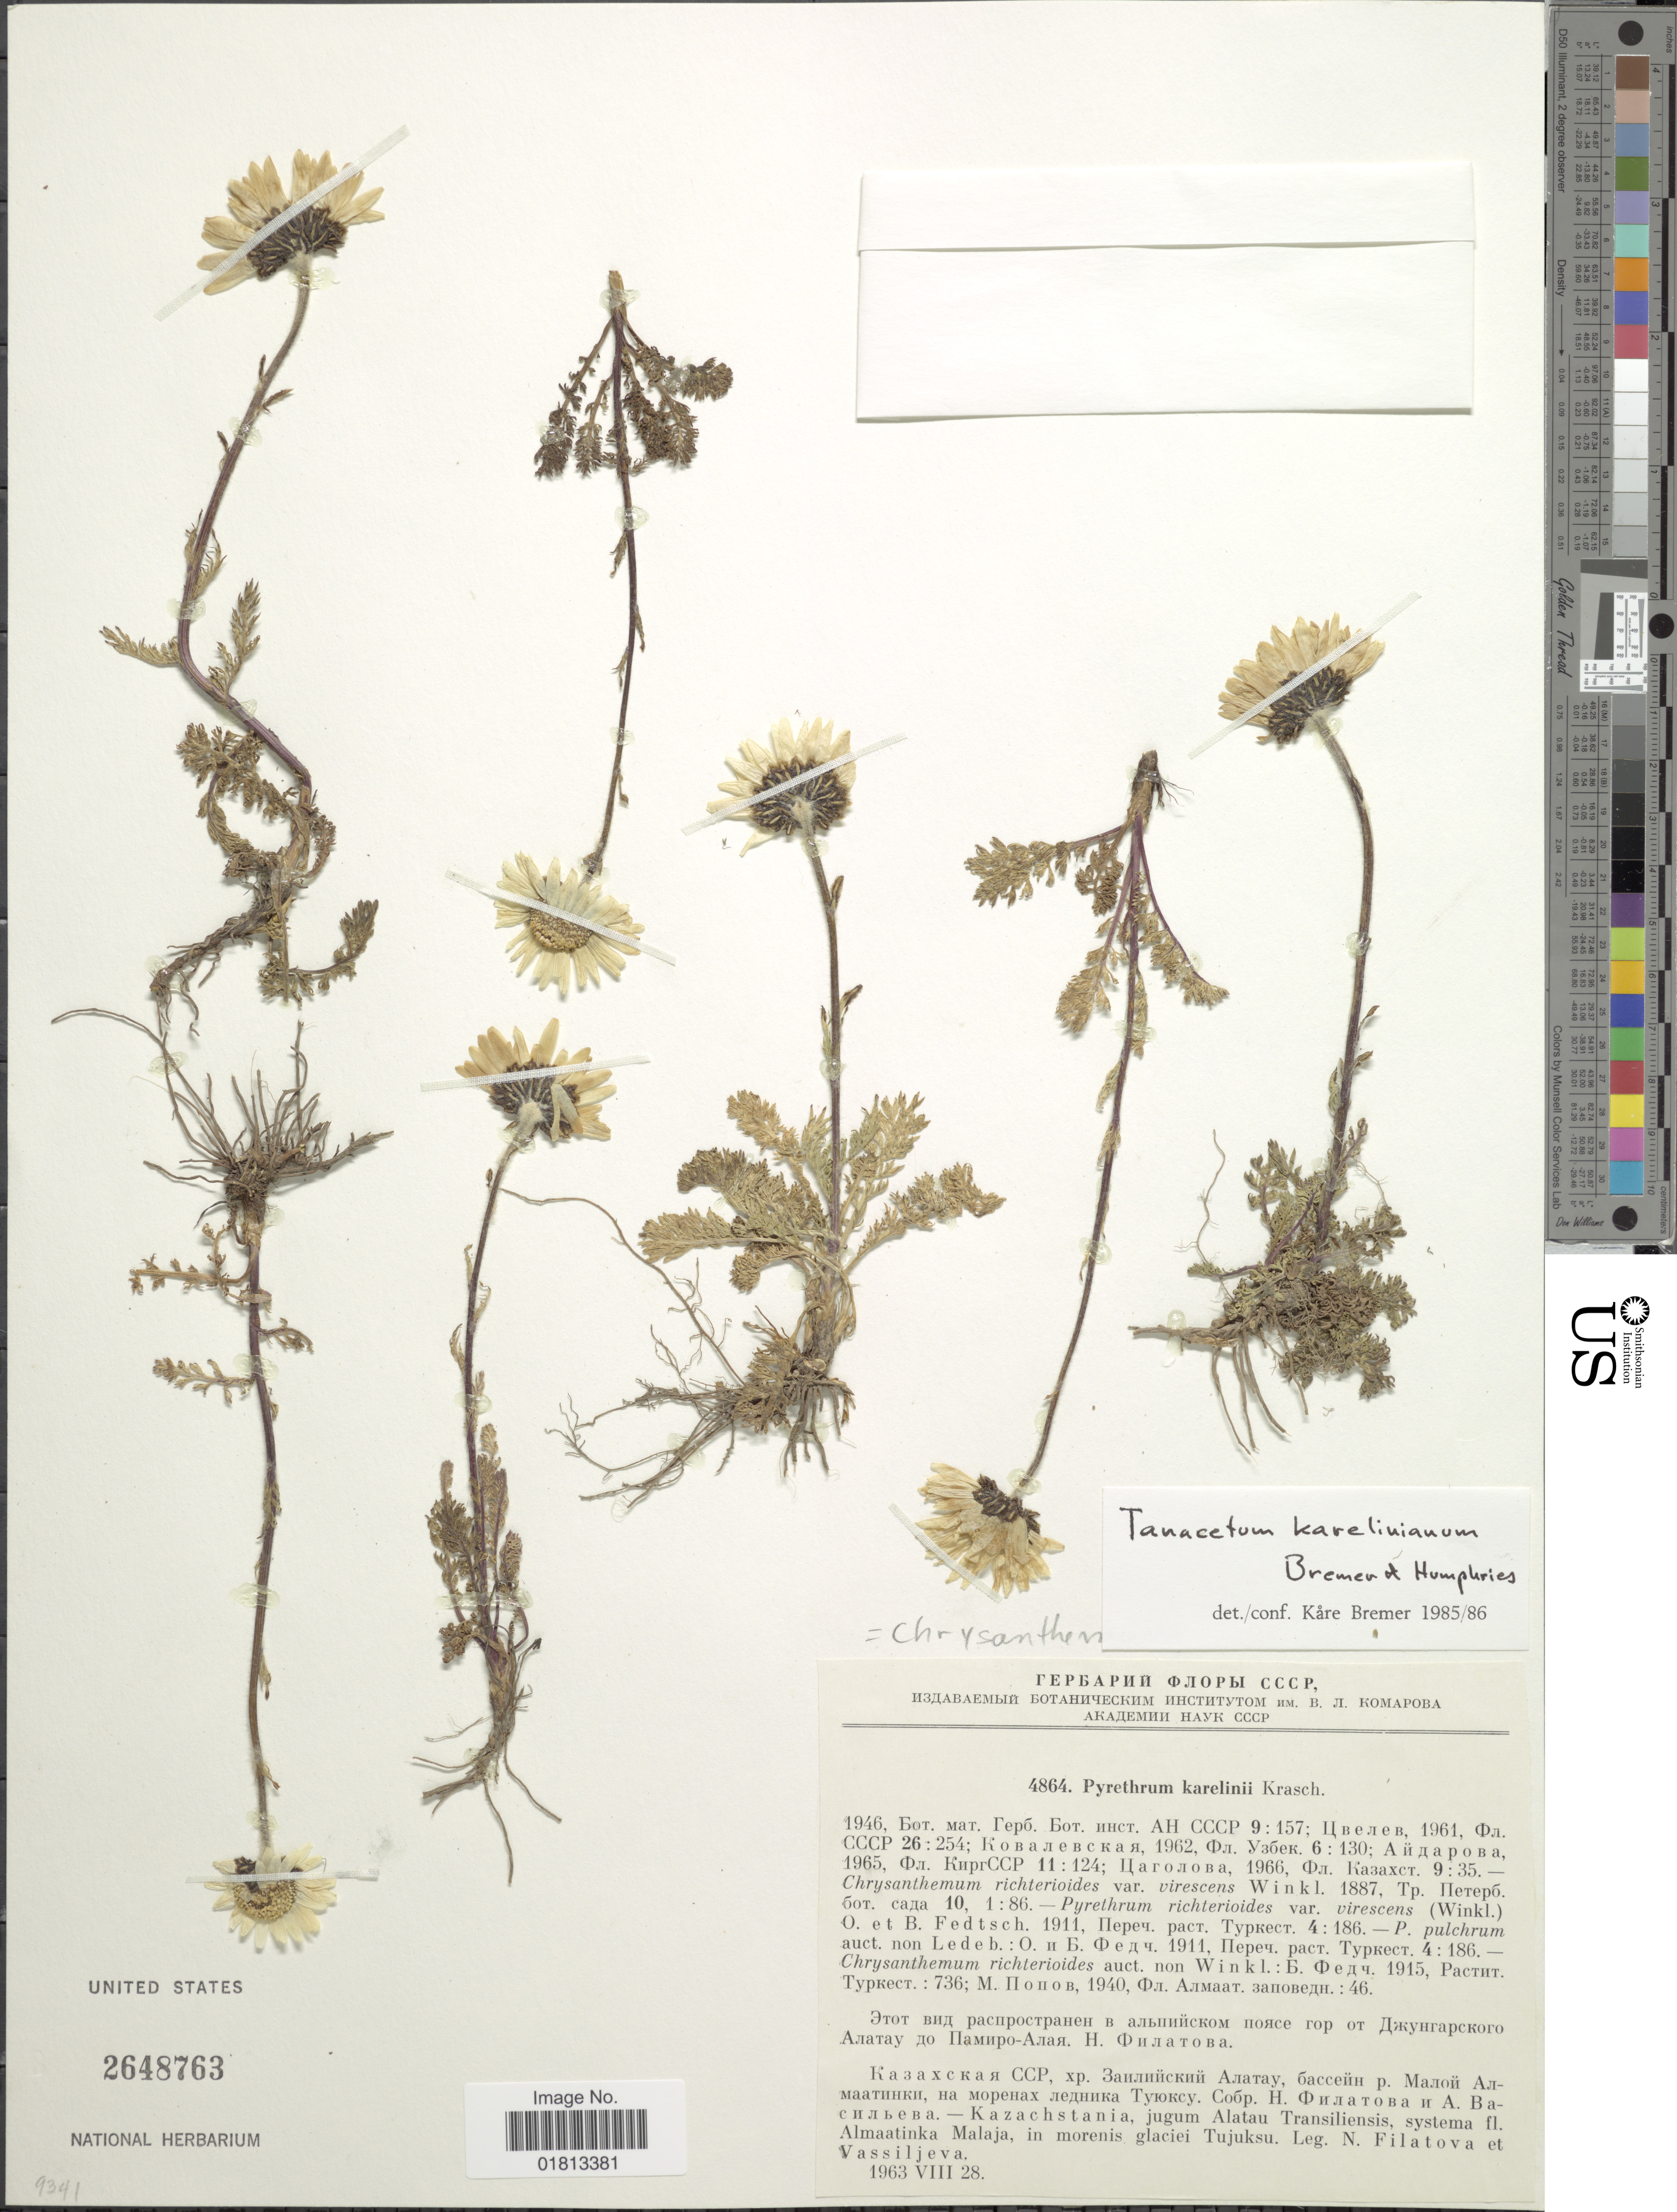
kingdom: Plantae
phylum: Tracheophyta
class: Magnoliopsida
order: Asterales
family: Asteraceae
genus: Tanacetum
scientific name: Tanacetum karelinianum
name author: K. Bremer & Humphries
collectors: N. Filatova & Vassiljeva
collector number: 4864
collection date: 1963-08-28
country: Kazakhstan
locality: Kazachstania, jugum Alatau Transiliensis, systema fl. Almaatinka Malaja, in morenis glaciei Tujuksu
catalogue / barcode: US 2648763